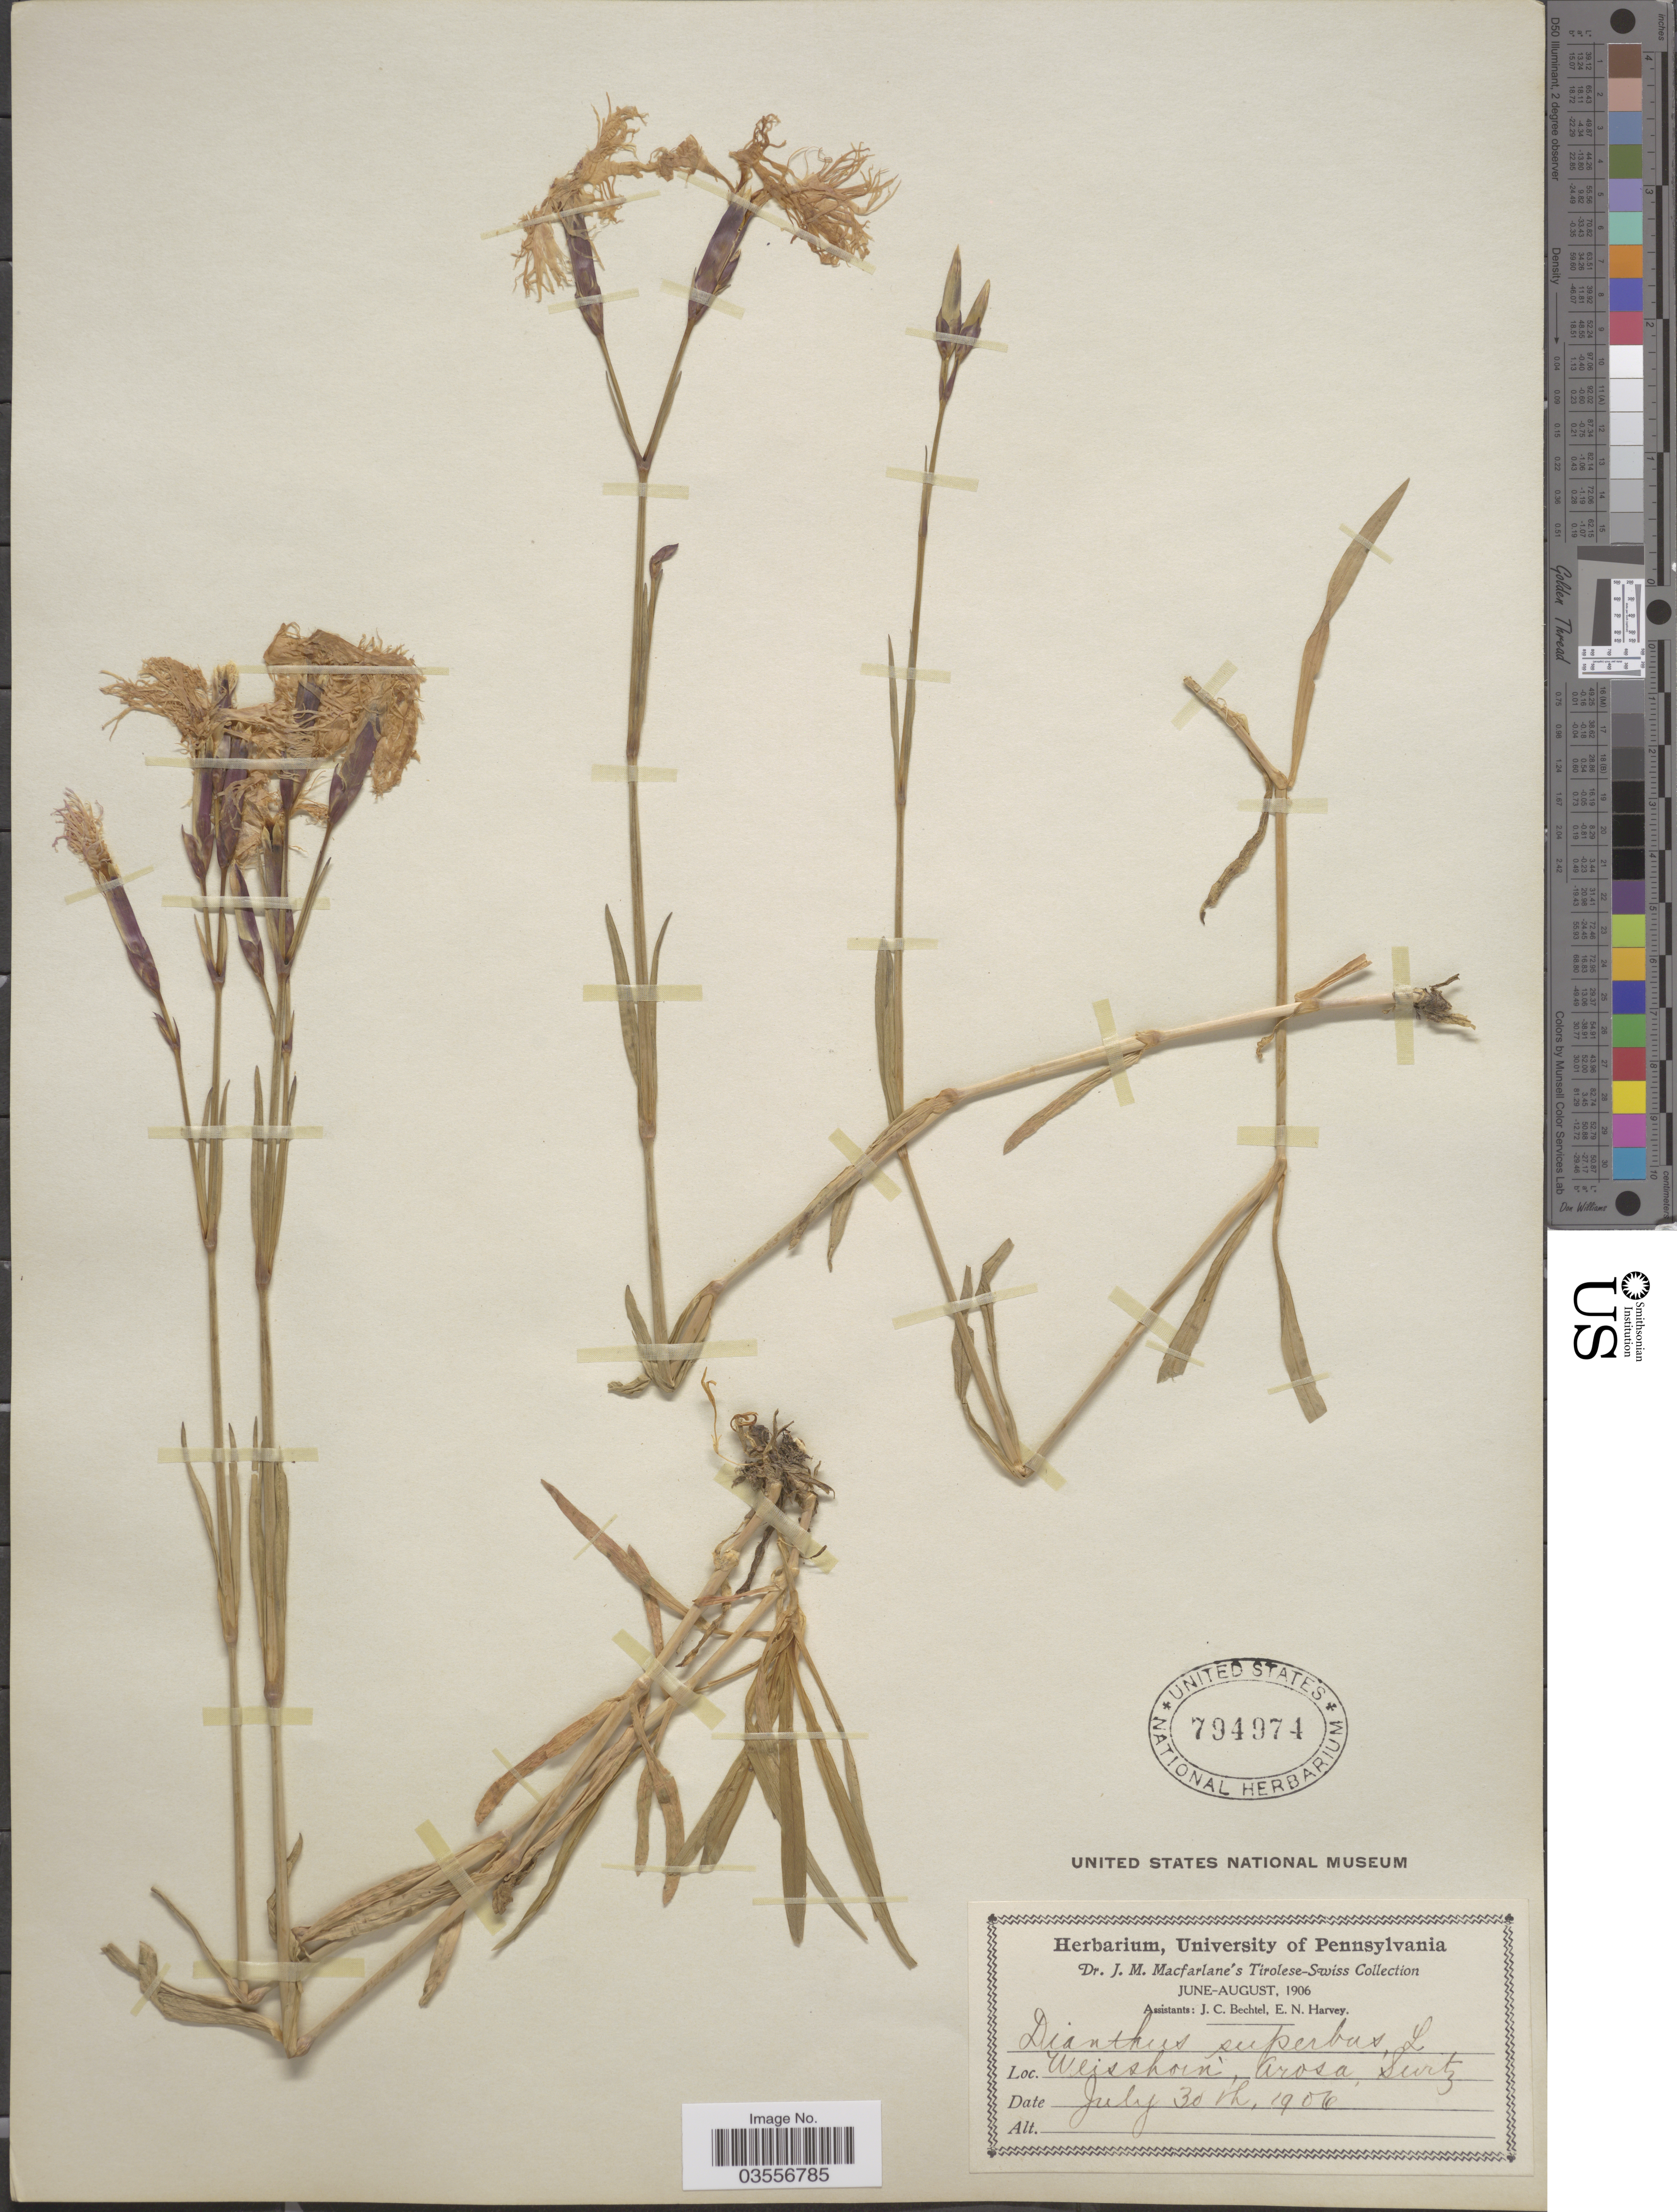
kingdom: Plantae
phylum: Tracheophyta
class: Magnoliopsida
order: Caryophyllales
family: Caryophyllaceae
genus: Dianthus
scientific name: Dianthus superbus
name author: L.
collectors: J. Macfarlane, J. Bechtel & E. Harvey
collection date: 1906-07-30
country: Switzerland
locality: Weisshorn, Arosa.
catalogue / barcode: US 794974